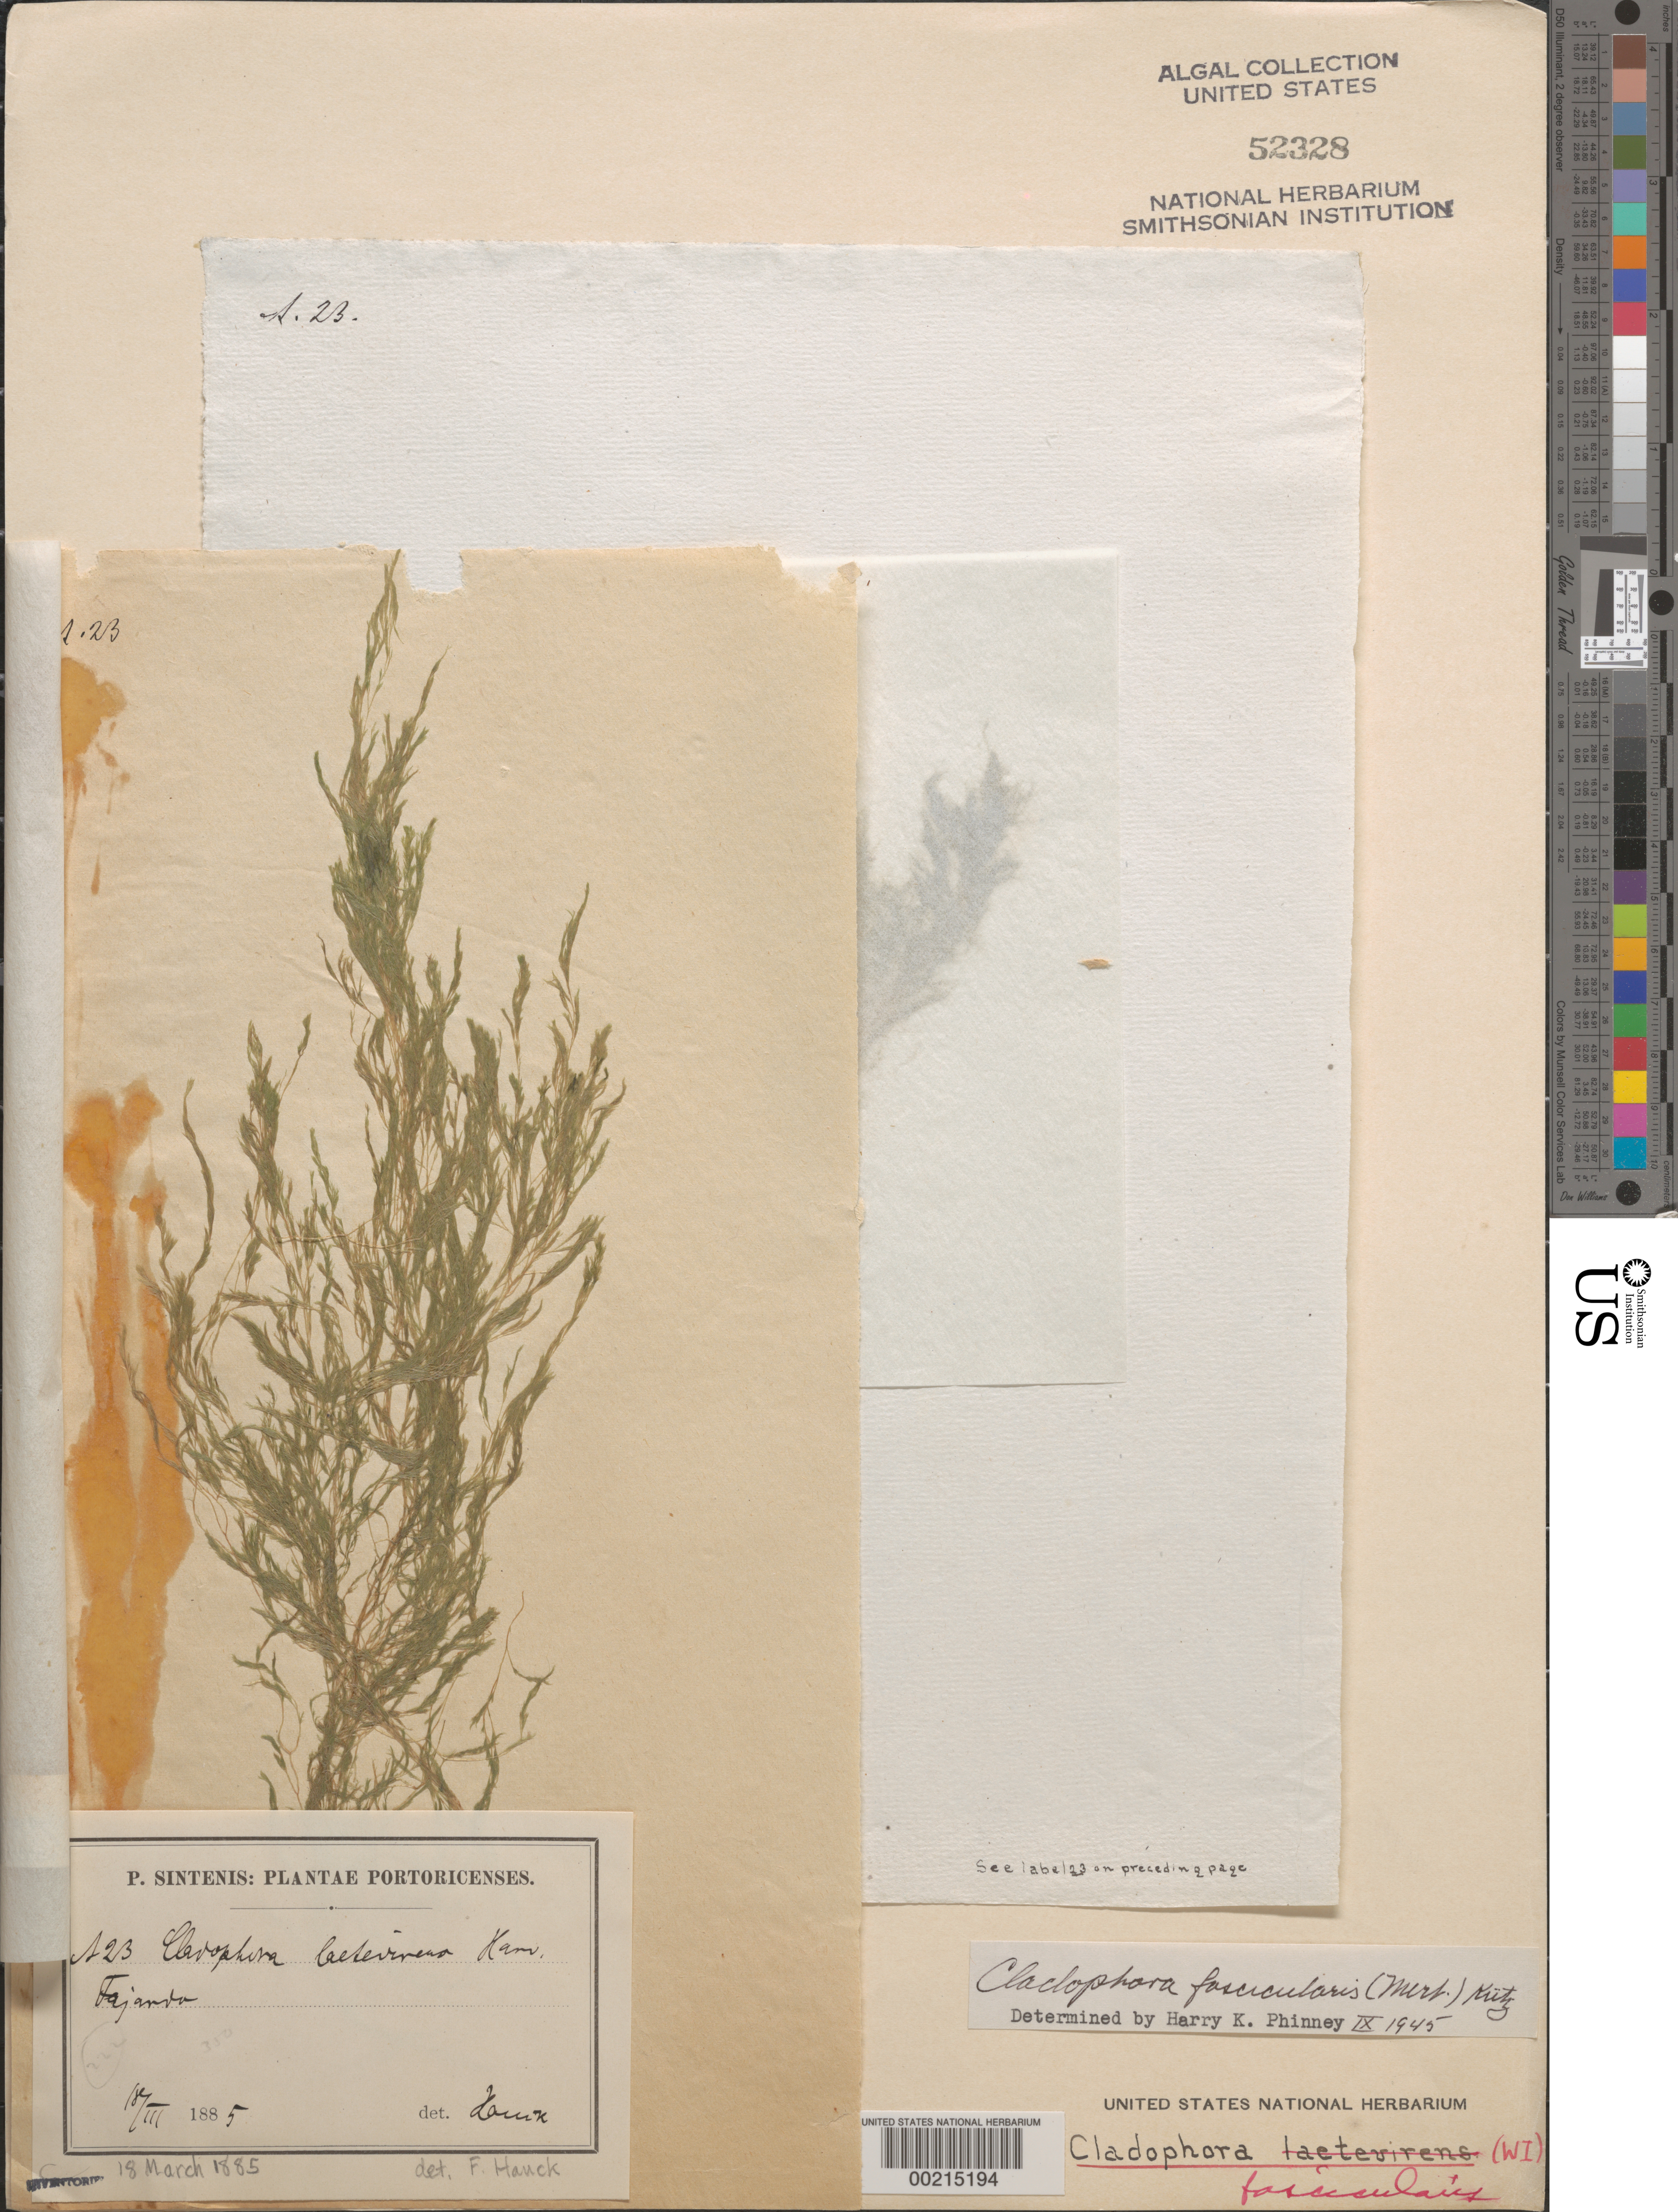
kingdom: Plantae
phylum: Chlorophyta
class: Ulvophyceae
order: Bryopsidales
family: Caulerpaceae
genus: Caulerpa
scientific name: Caulerpa mexicana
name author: Sond. ex Kütz.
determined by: Algae name updating Project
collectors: P. Sintenis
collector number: A.23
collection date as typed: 18 Mar 1885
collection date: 1885-03-18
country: Puerto Rico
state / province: Fajardo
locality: Fajardo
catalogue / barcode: US 52328